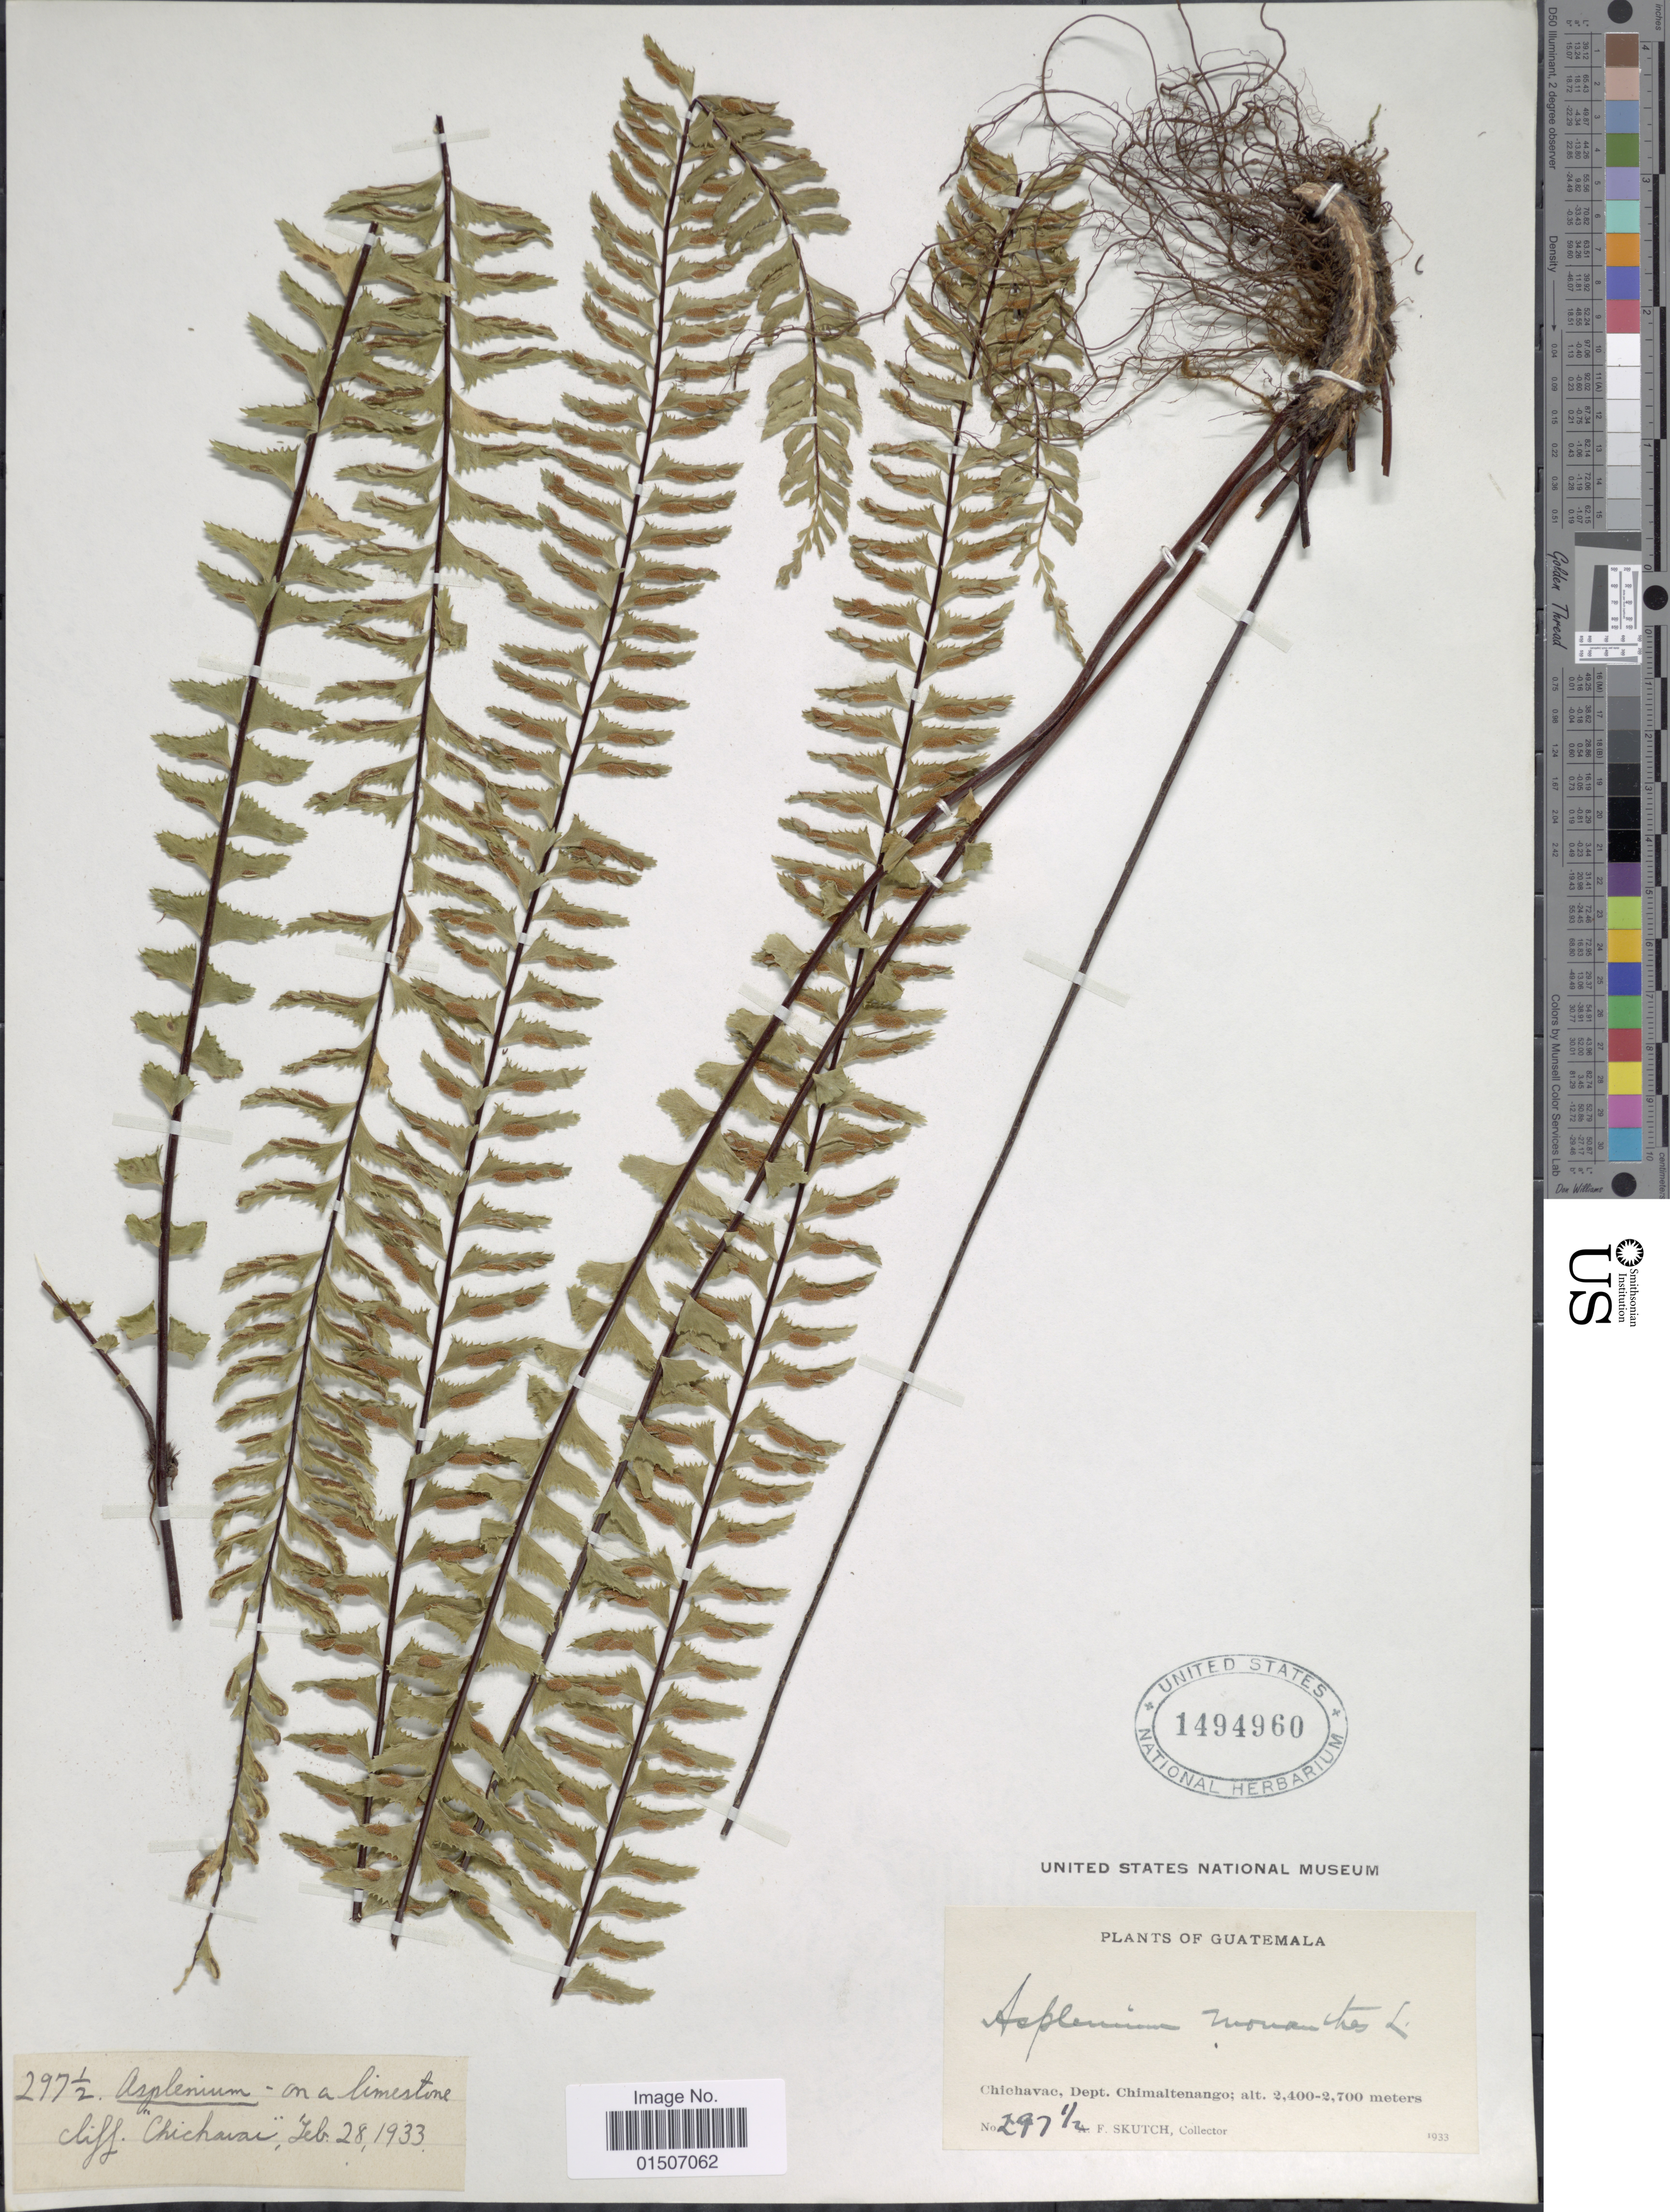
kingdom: Plantae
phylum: Tracheophyta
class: Polypodiopsida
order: Polypodiales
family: Aspleniaceae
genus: Asplenium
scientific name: Asplenium monanthes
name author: L.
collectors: A. F. Skutch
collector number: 297½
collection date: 1933-02-28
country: Guatemala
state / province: Chimaltenango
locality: Chichavac, Dept Chimaltenango, on a limestone cliff. Chichavaï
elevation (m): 2400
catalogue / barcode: US 1494960